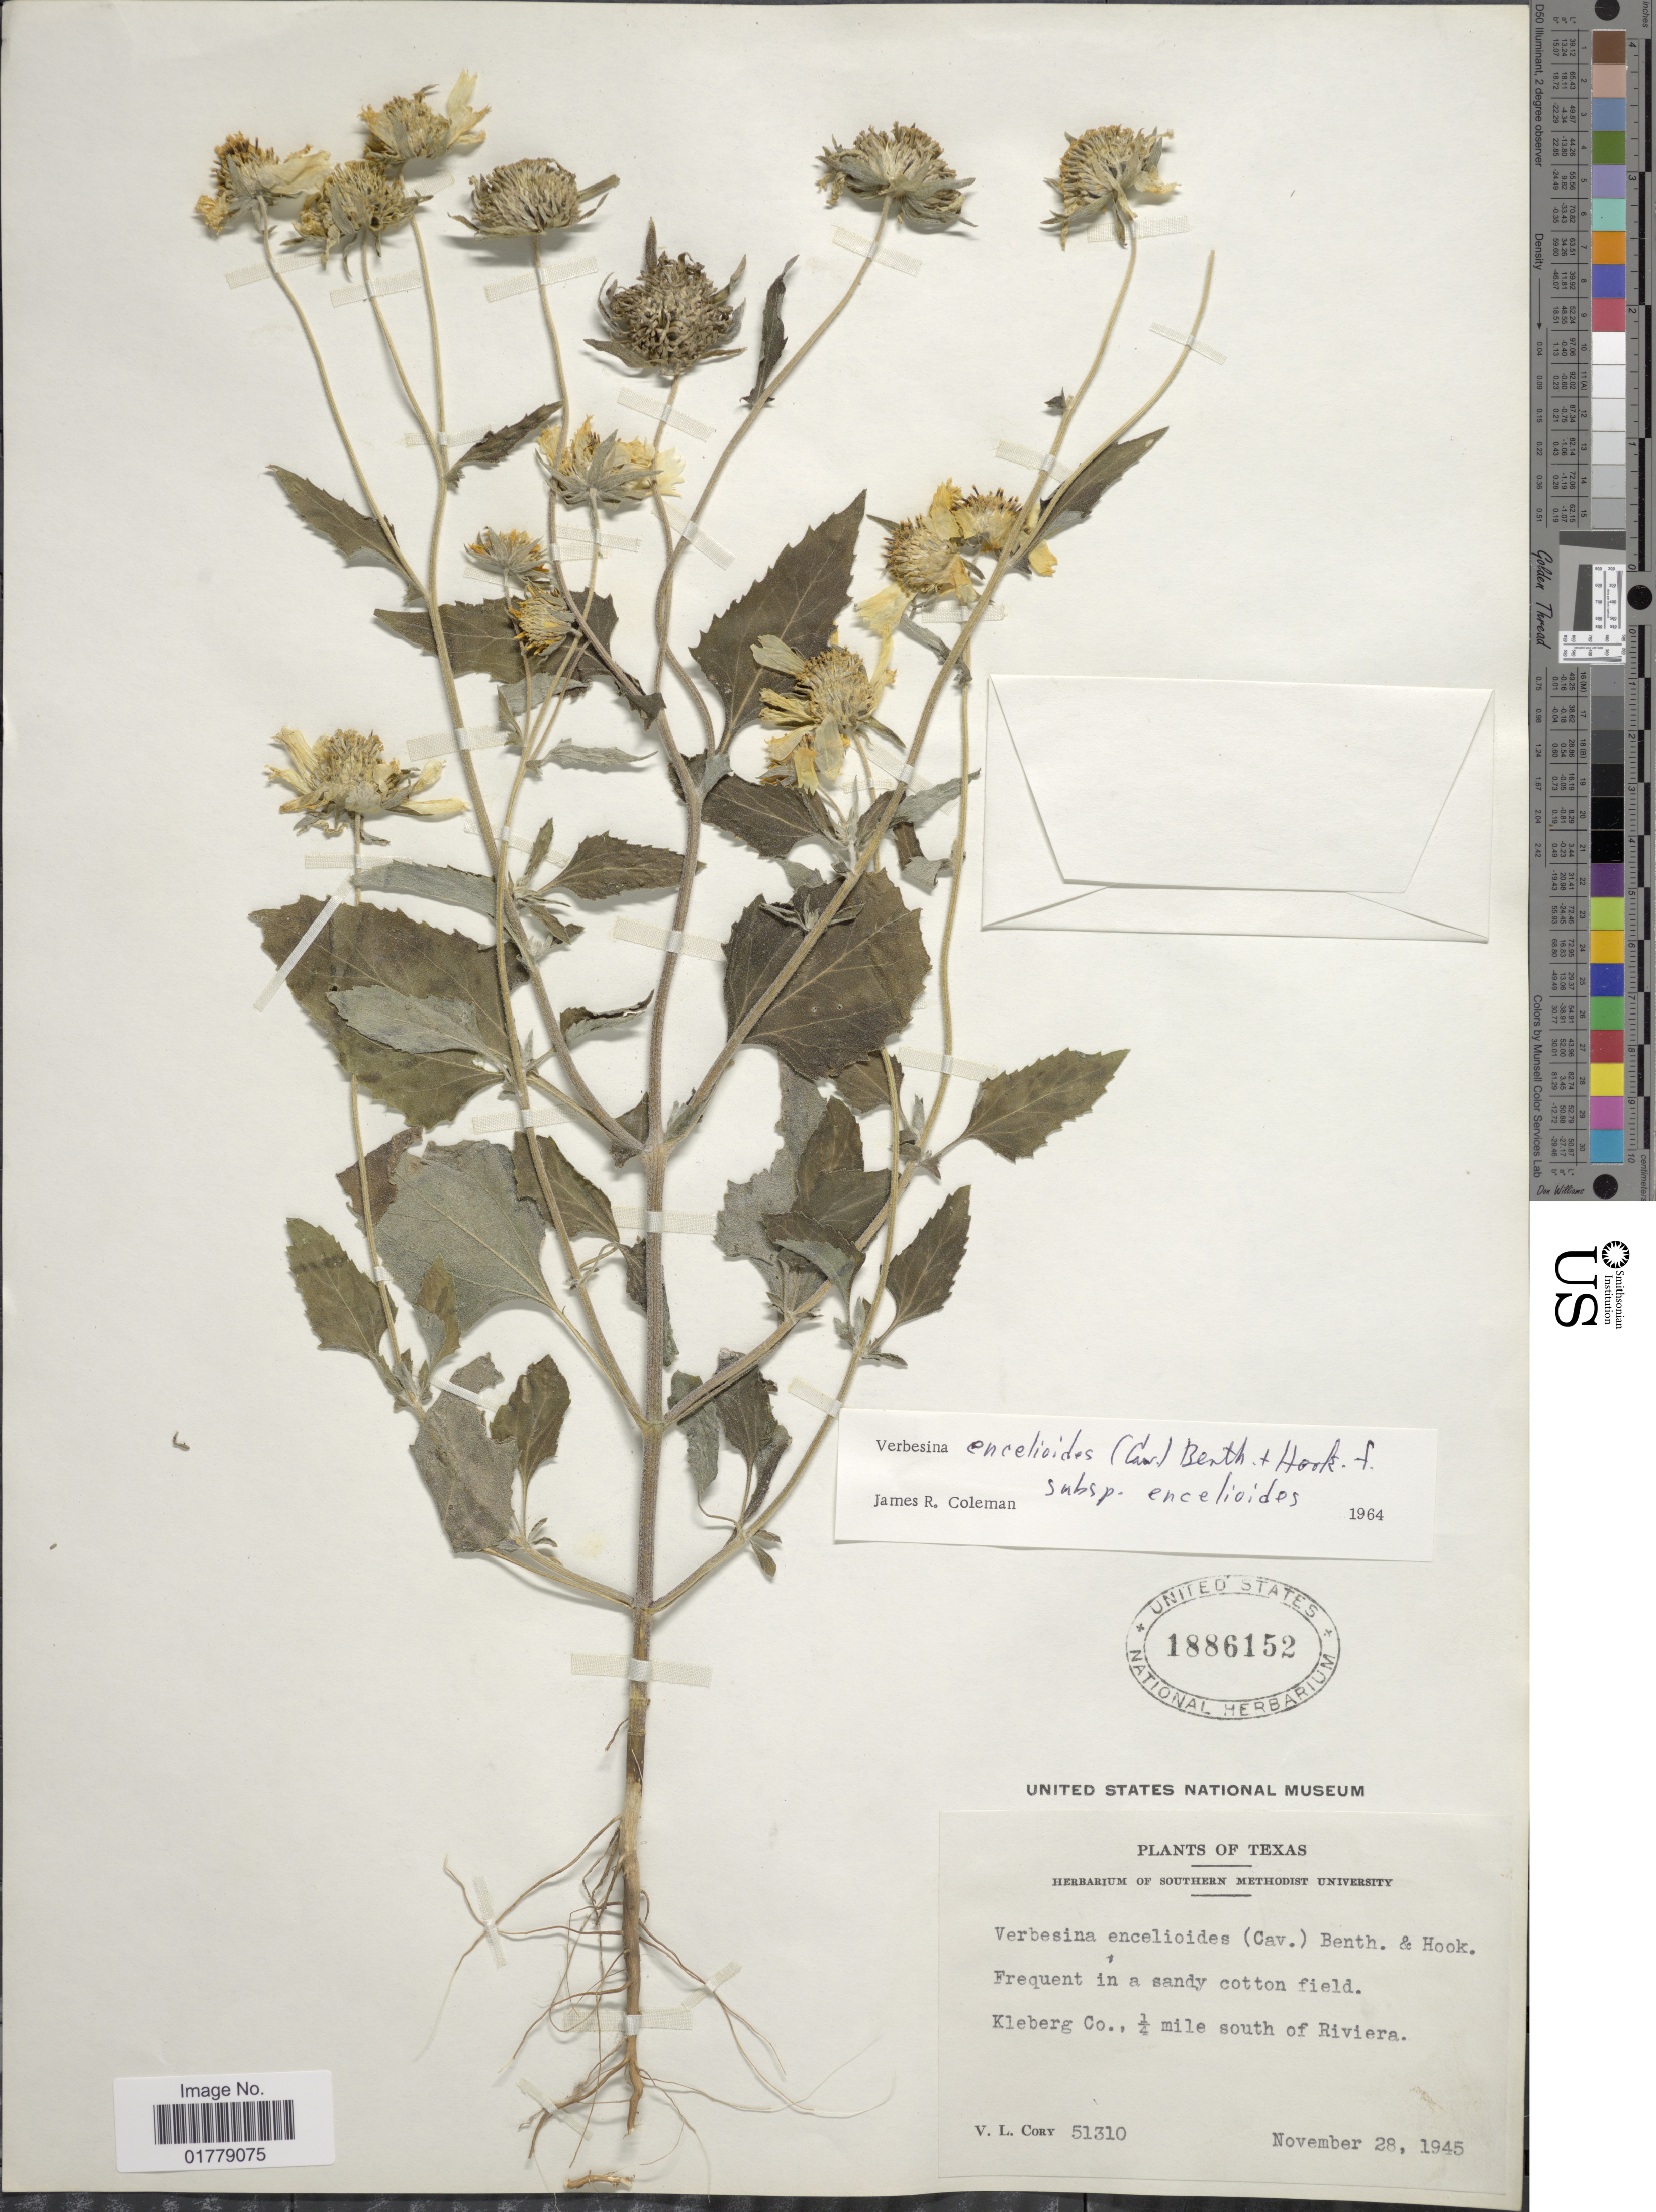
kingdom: Plantae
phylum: Tracheophyta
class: Magnoliopsida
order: Asterales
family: Asteraceae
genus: Verbesina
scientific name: Verbesina encelioides subsp. encelioides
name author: (Cav.) Benth. & Hook.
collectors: V. Cory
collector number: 51310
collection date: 1945-11-28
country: United States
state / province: Texas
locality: Kleberg Co., ¼ mile south of Riviera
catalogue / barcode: US 1886152